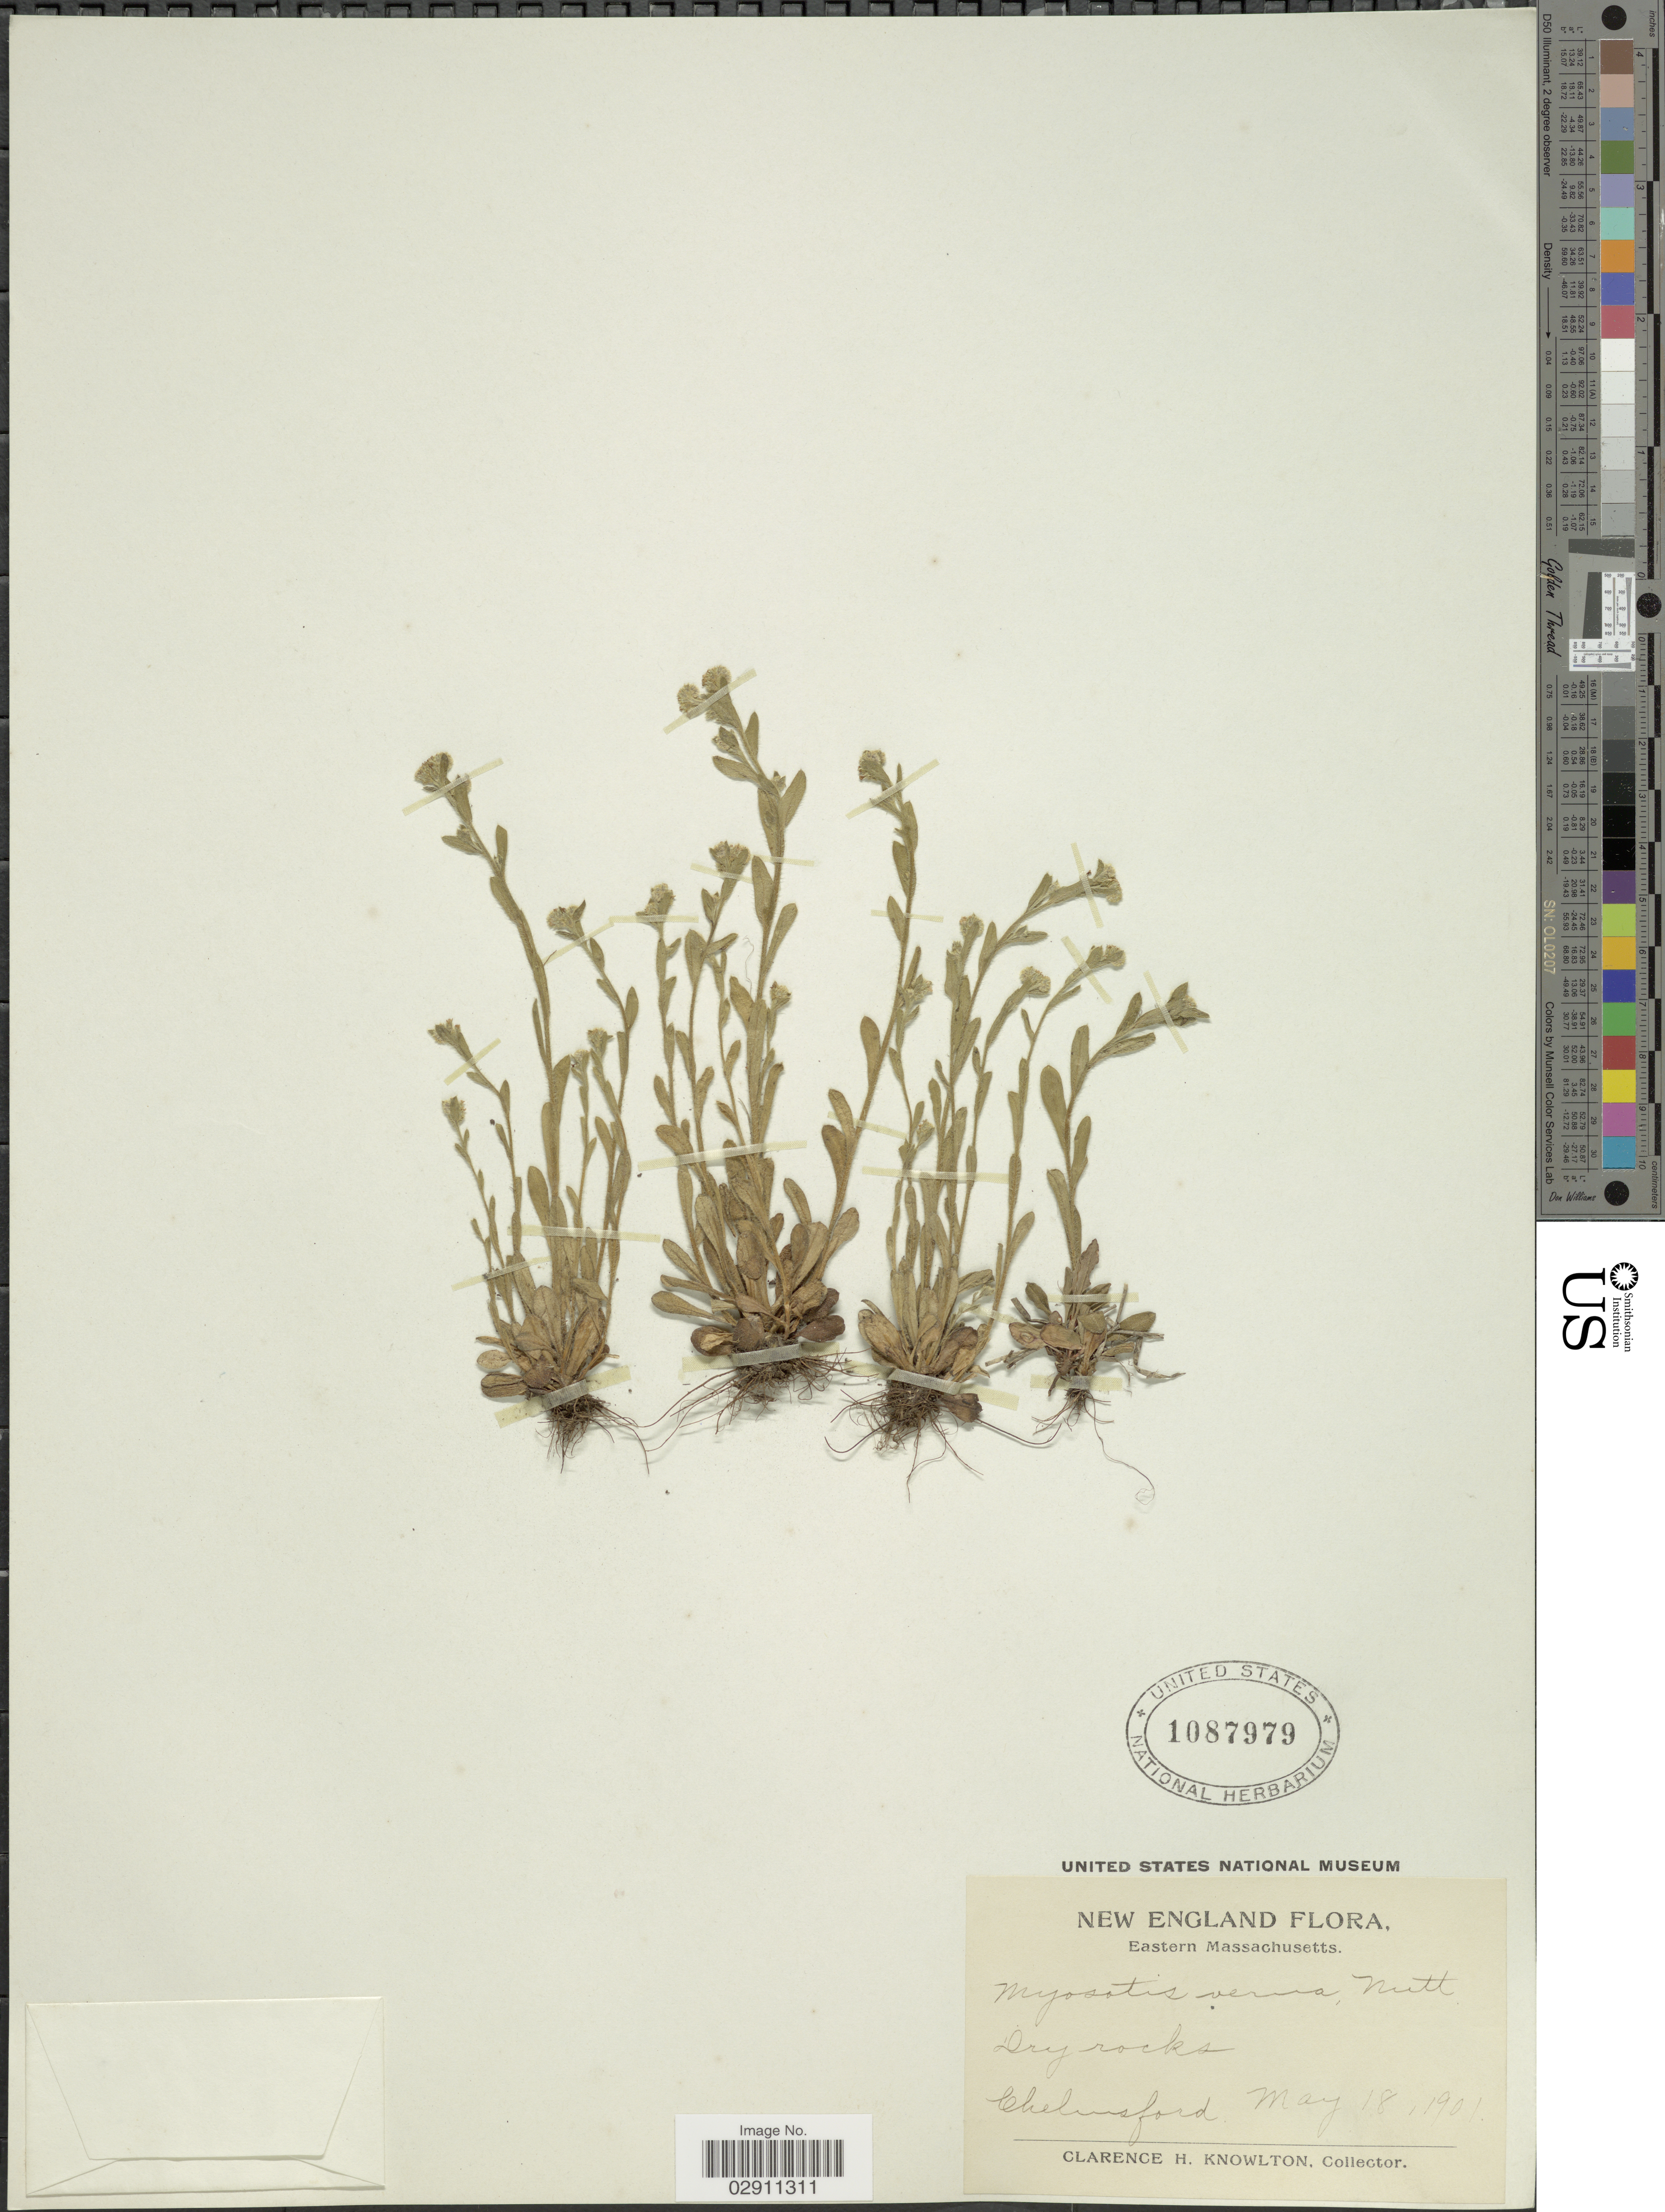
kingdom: Plantae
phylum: Tracheophyta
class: Magnoliopsida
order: Boraginales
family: Boraginaceae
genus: Myosotis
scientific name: Myosotis verna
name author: Nutt.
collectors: C. H. Knowlton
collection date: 1901-05-18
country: United States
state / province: Massachusetts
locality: New England, Chelmsford.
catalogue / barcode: US 1087979